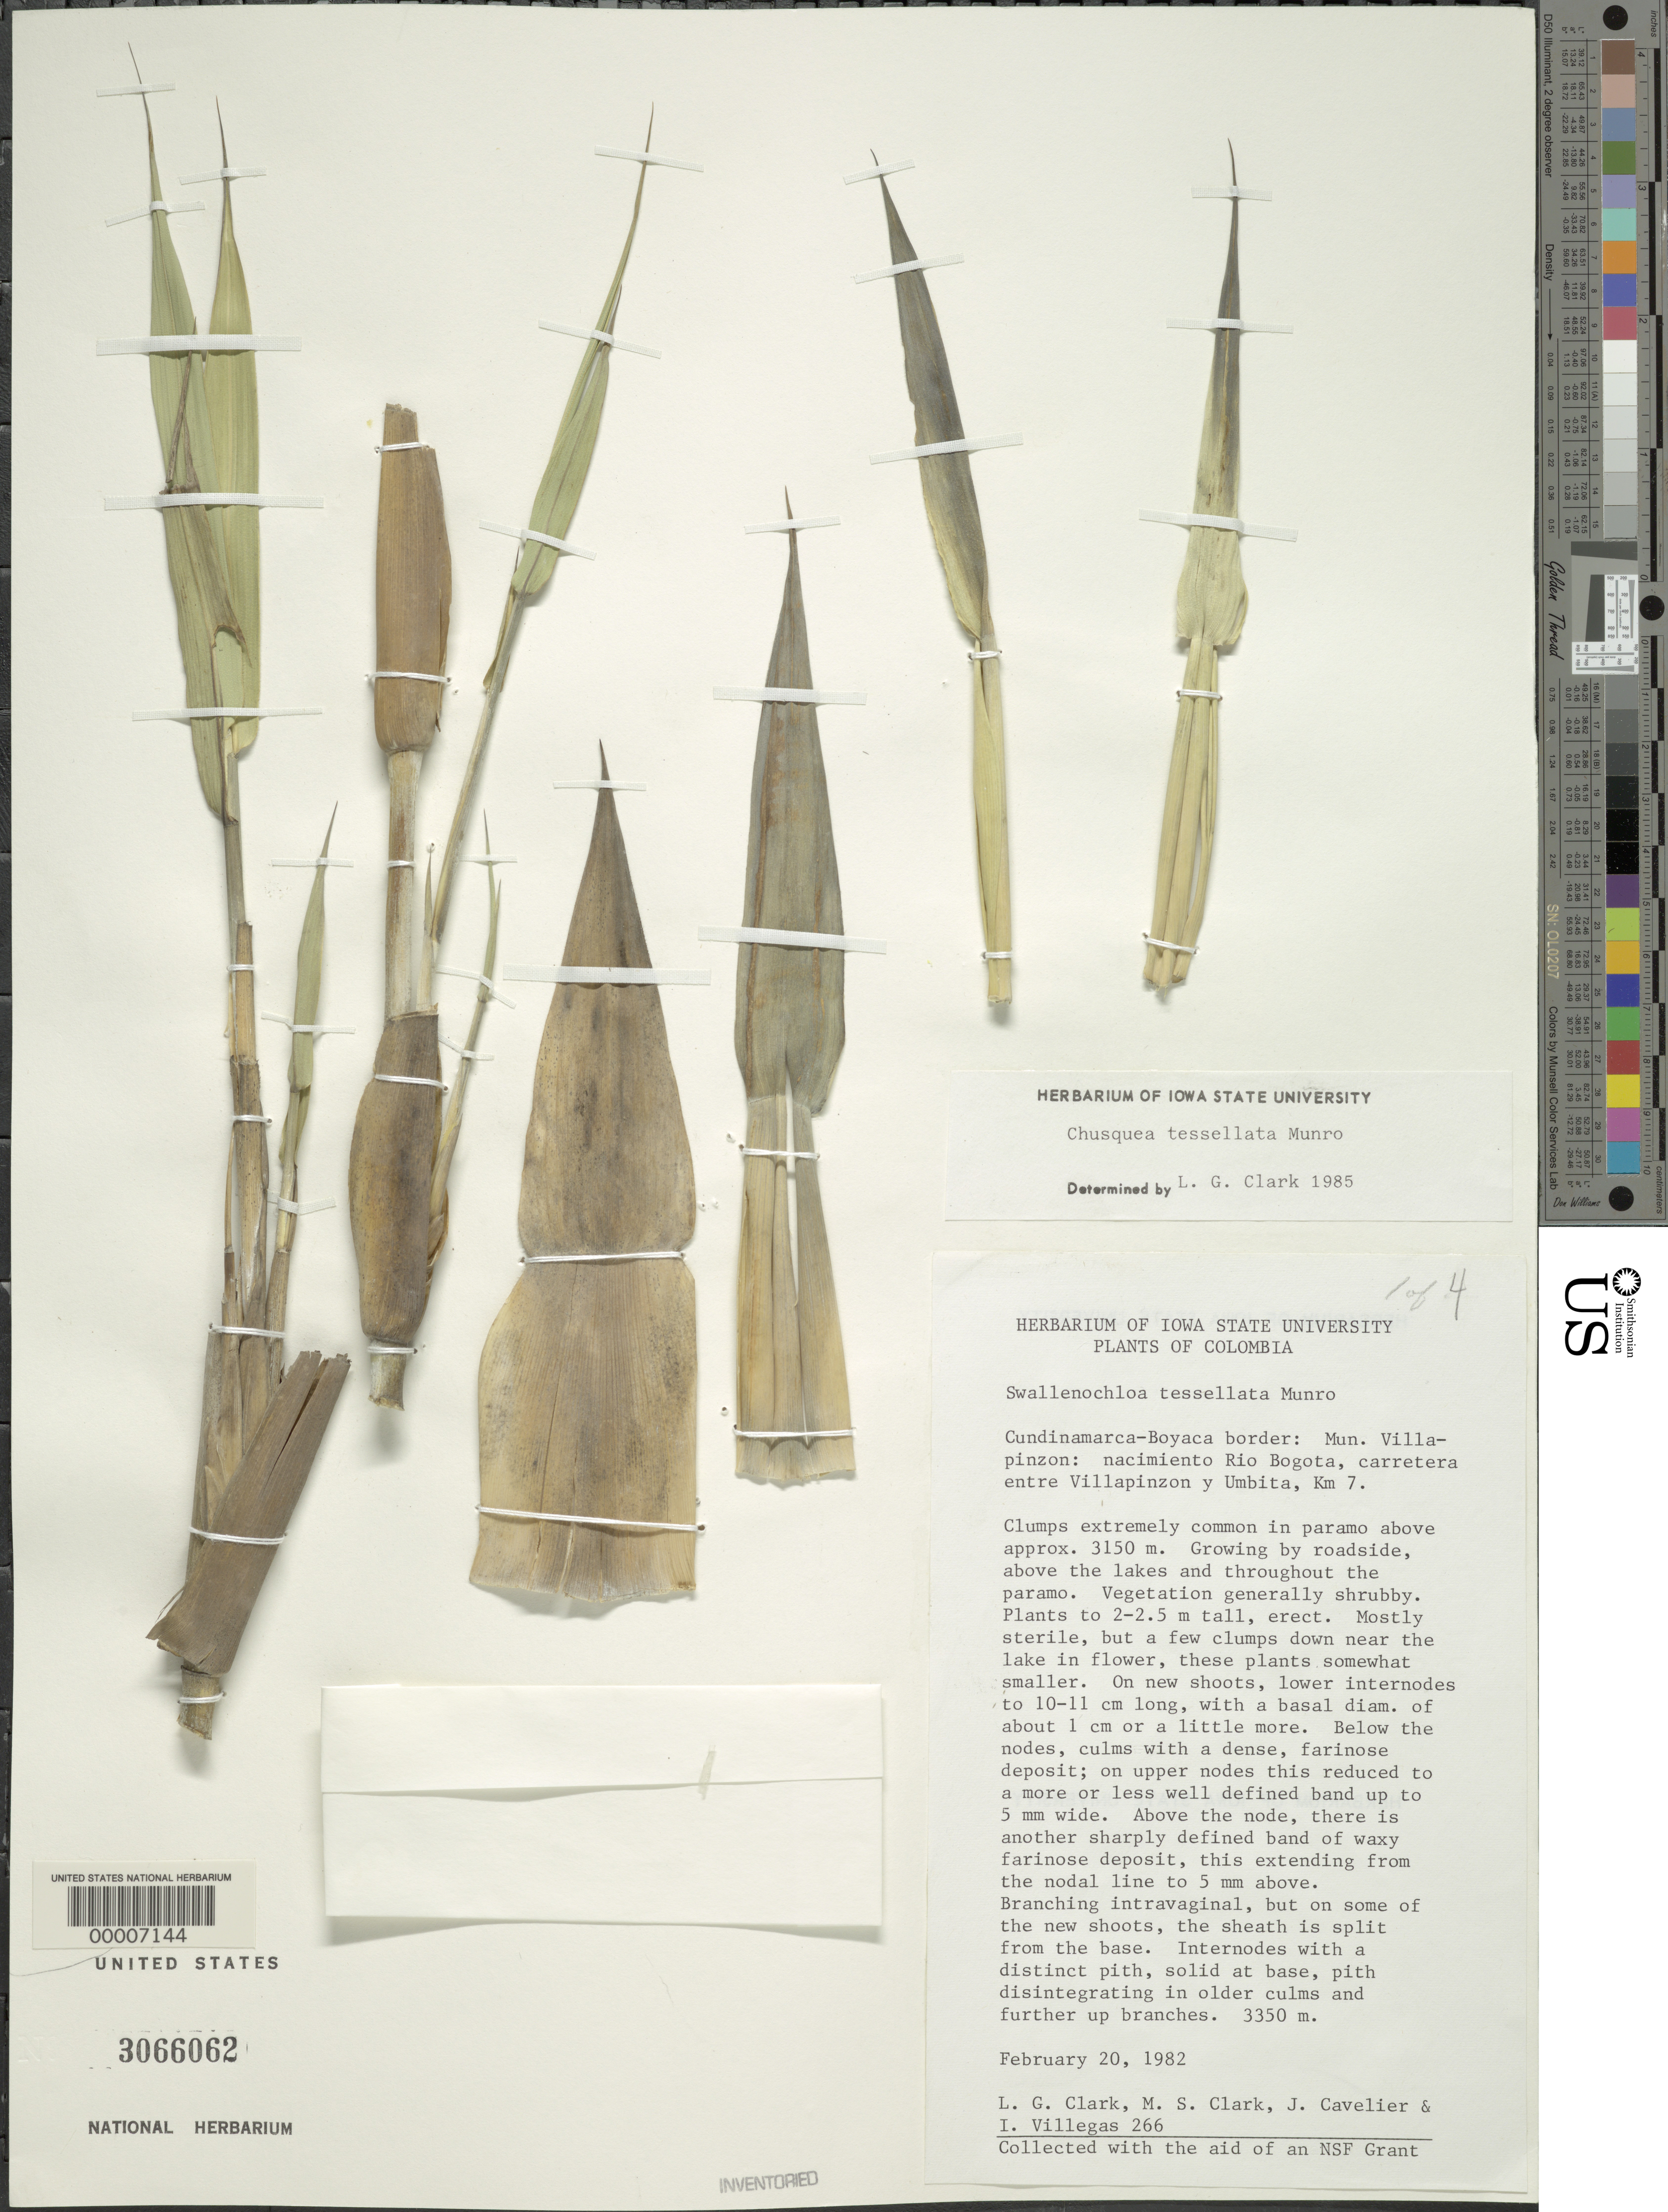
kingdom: Plantae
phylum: Tracheophyta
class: Liliopsida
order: Poales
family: Poaceae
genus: Chusquea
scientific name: Chusquea tessellata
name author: Munro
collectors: L. G. Clark, M. S. Clark, J. Cavelier & I. Villegas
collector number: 266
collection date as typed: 20 Feb 1982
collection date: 1982-02-20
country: Colombia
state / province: Boyacá / Cundinamarca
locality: Rio Bogota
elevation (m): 3350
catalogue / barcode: US 3066062